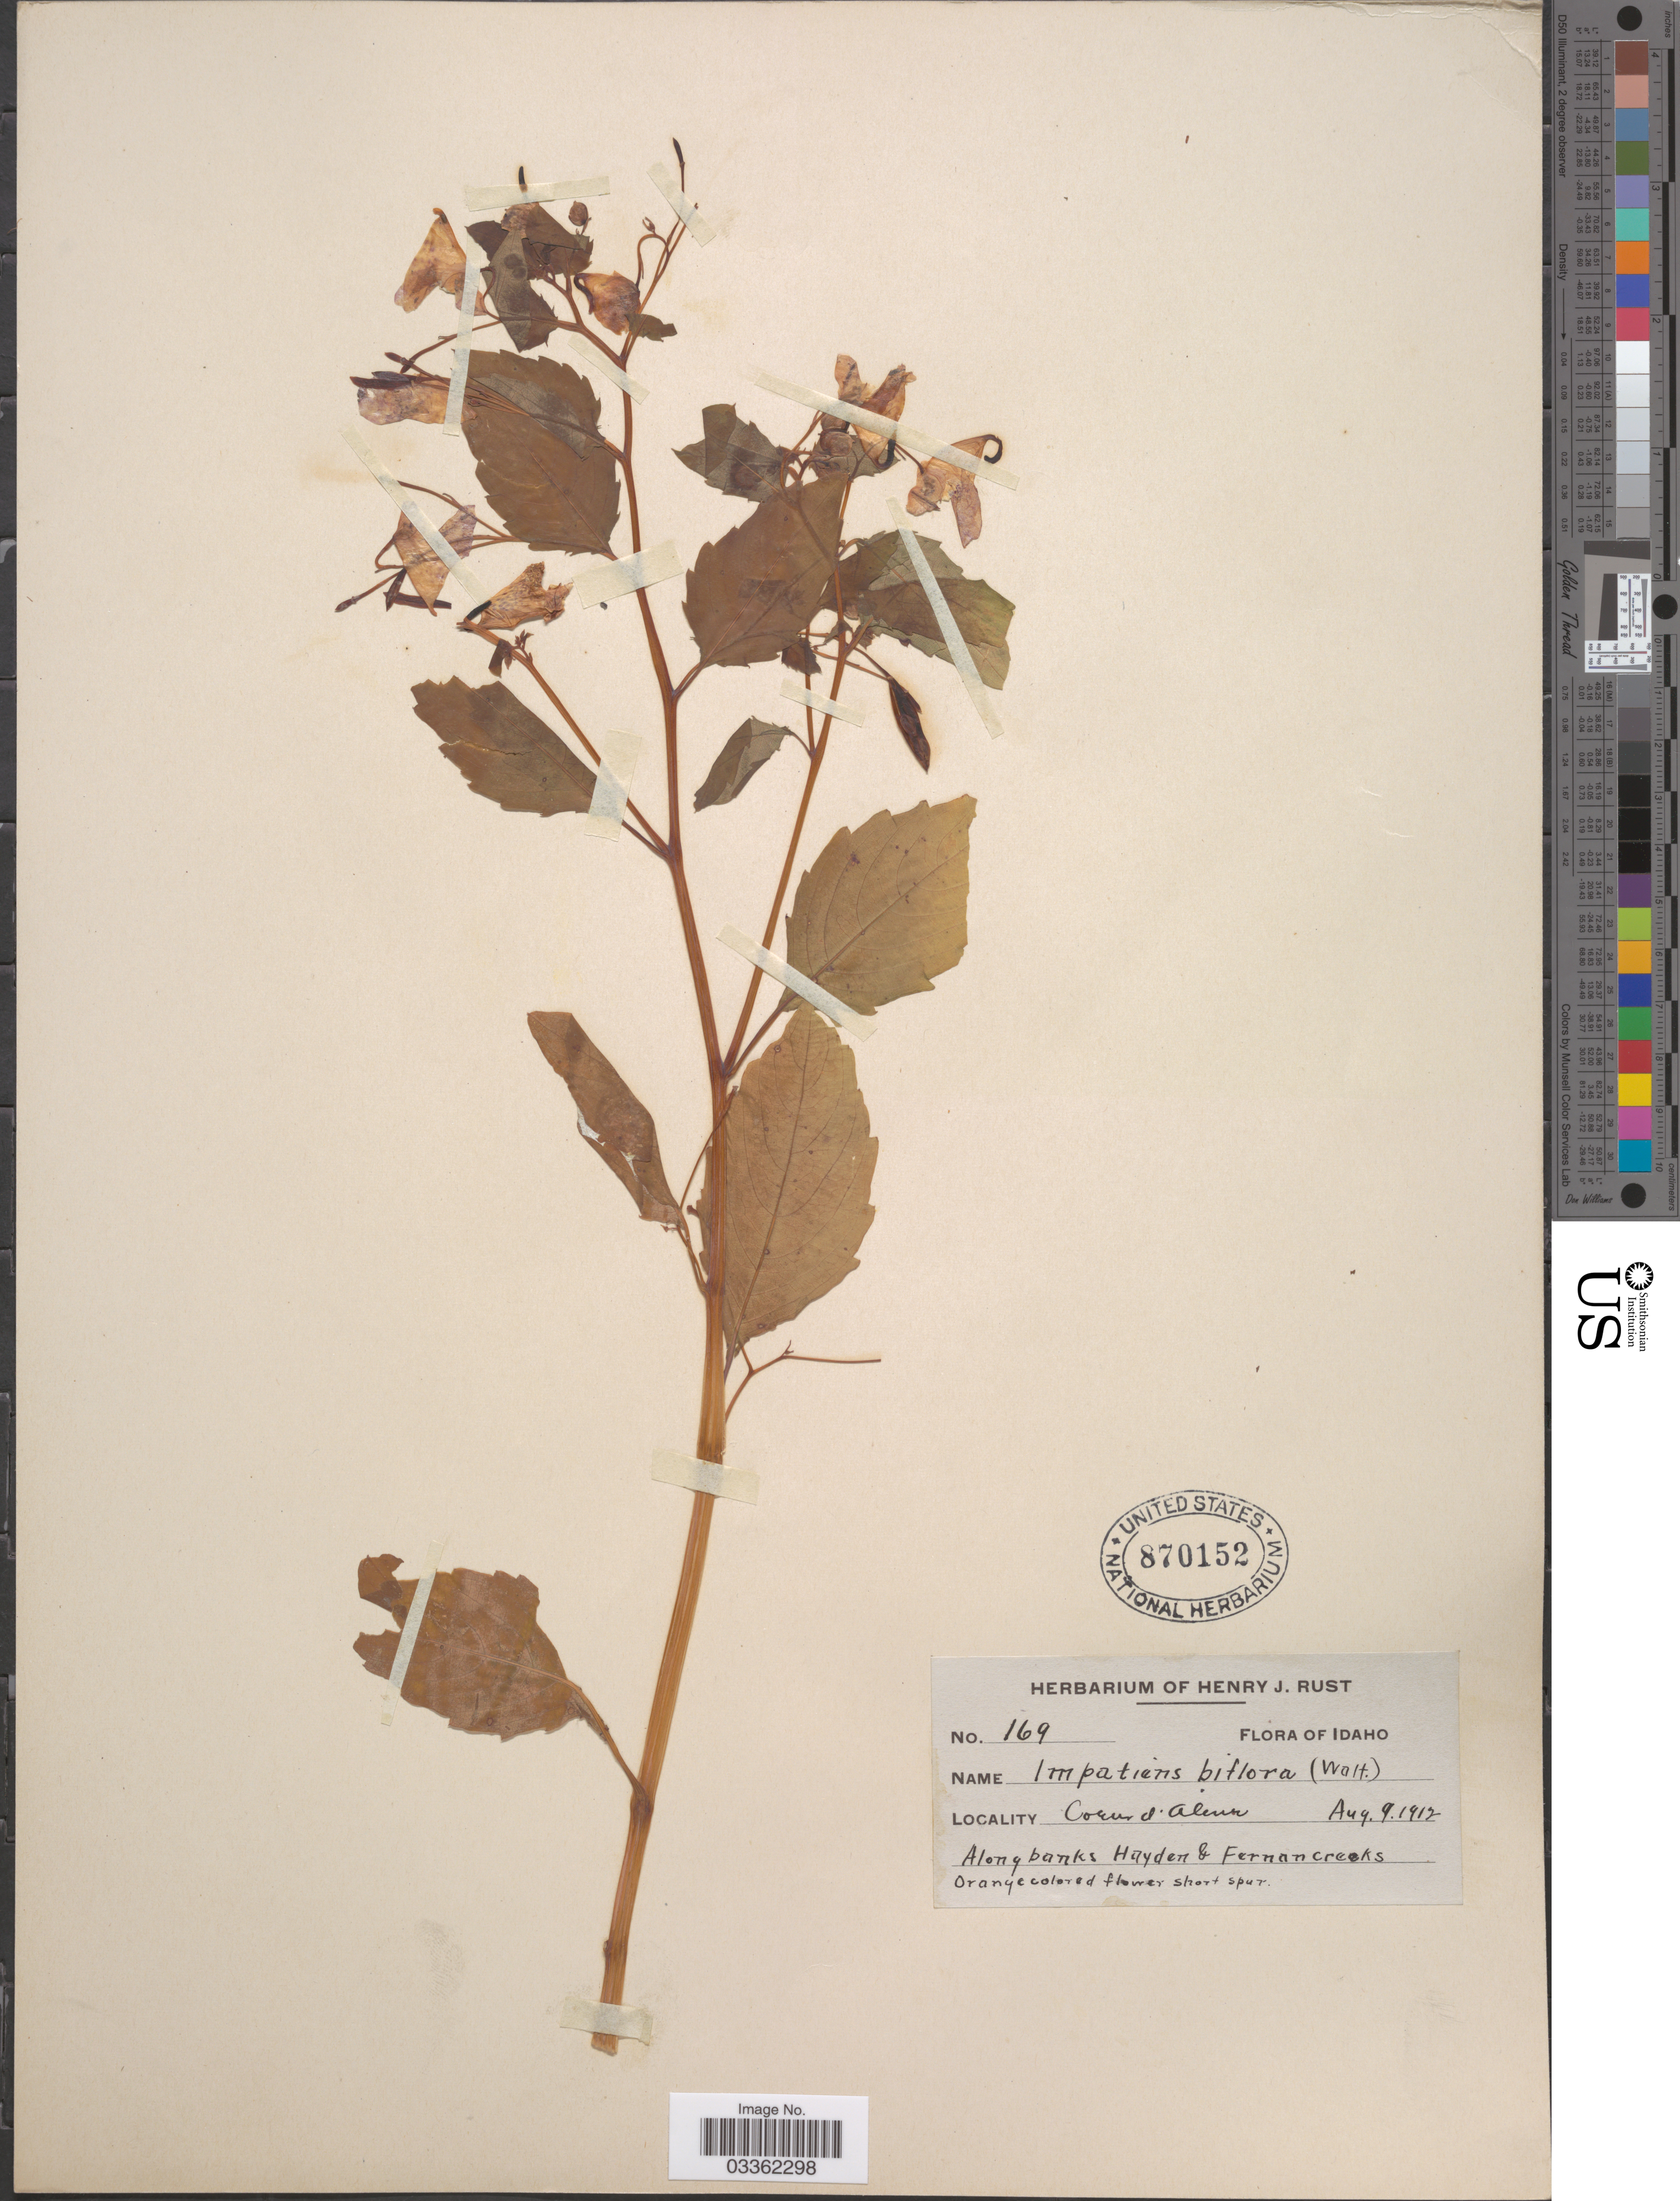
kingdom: Plantae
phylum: Tracheophyta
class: Magnoliopsida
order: Ericales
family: Balsaminaceae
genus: Impatiens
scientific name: Impatiens capensis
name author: Meerb.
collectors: ex herb. Henry J. Rust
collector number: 169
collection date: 1912-08-09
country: United States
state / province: Idaho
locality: Coeur d'Alene, Along banks Hayden & Fernan creeks.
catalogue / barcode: US 870152